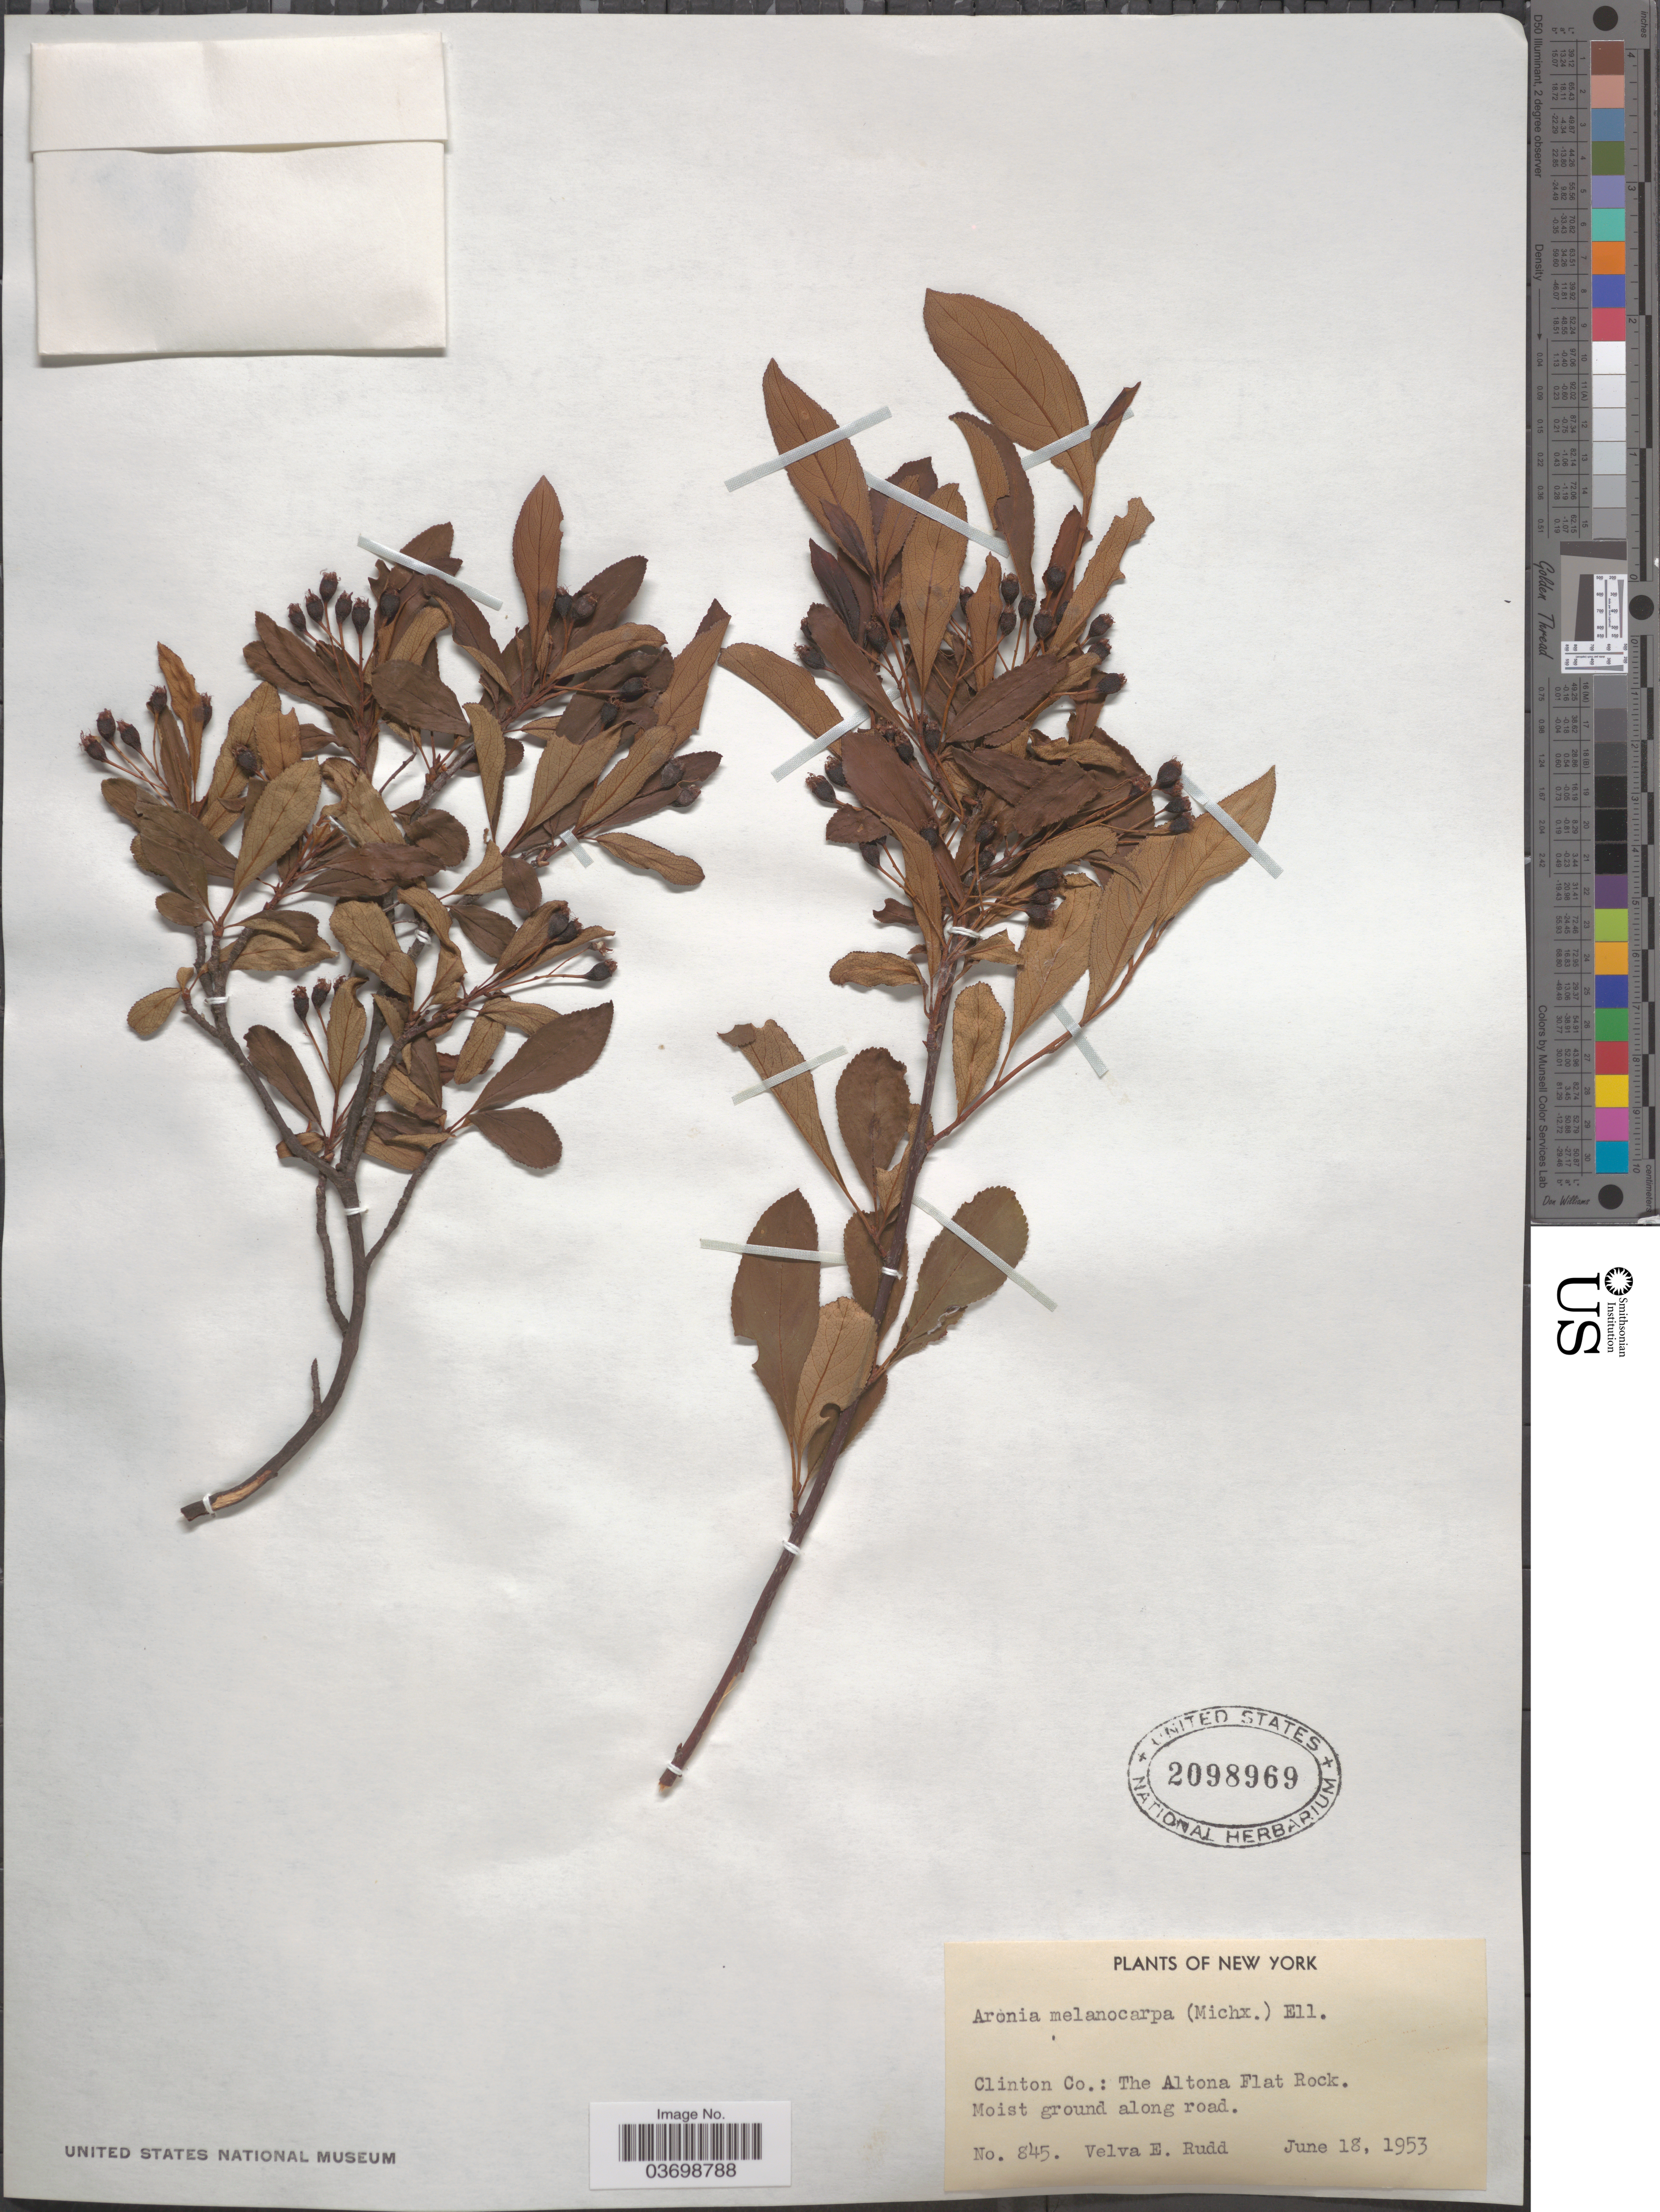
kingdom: Plantae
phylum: Tracheophyta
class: Magnoliopsida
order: Rosales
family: Rosaceae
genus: Aronia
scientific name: Aronia melanocarpa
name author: (Michx.) Elliott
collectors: V. E. Rudd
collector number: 845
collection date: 1953-06-18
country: United States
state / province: New York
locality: Clinton Co.: The Altona Flat Rock.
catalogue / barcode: US 2098969